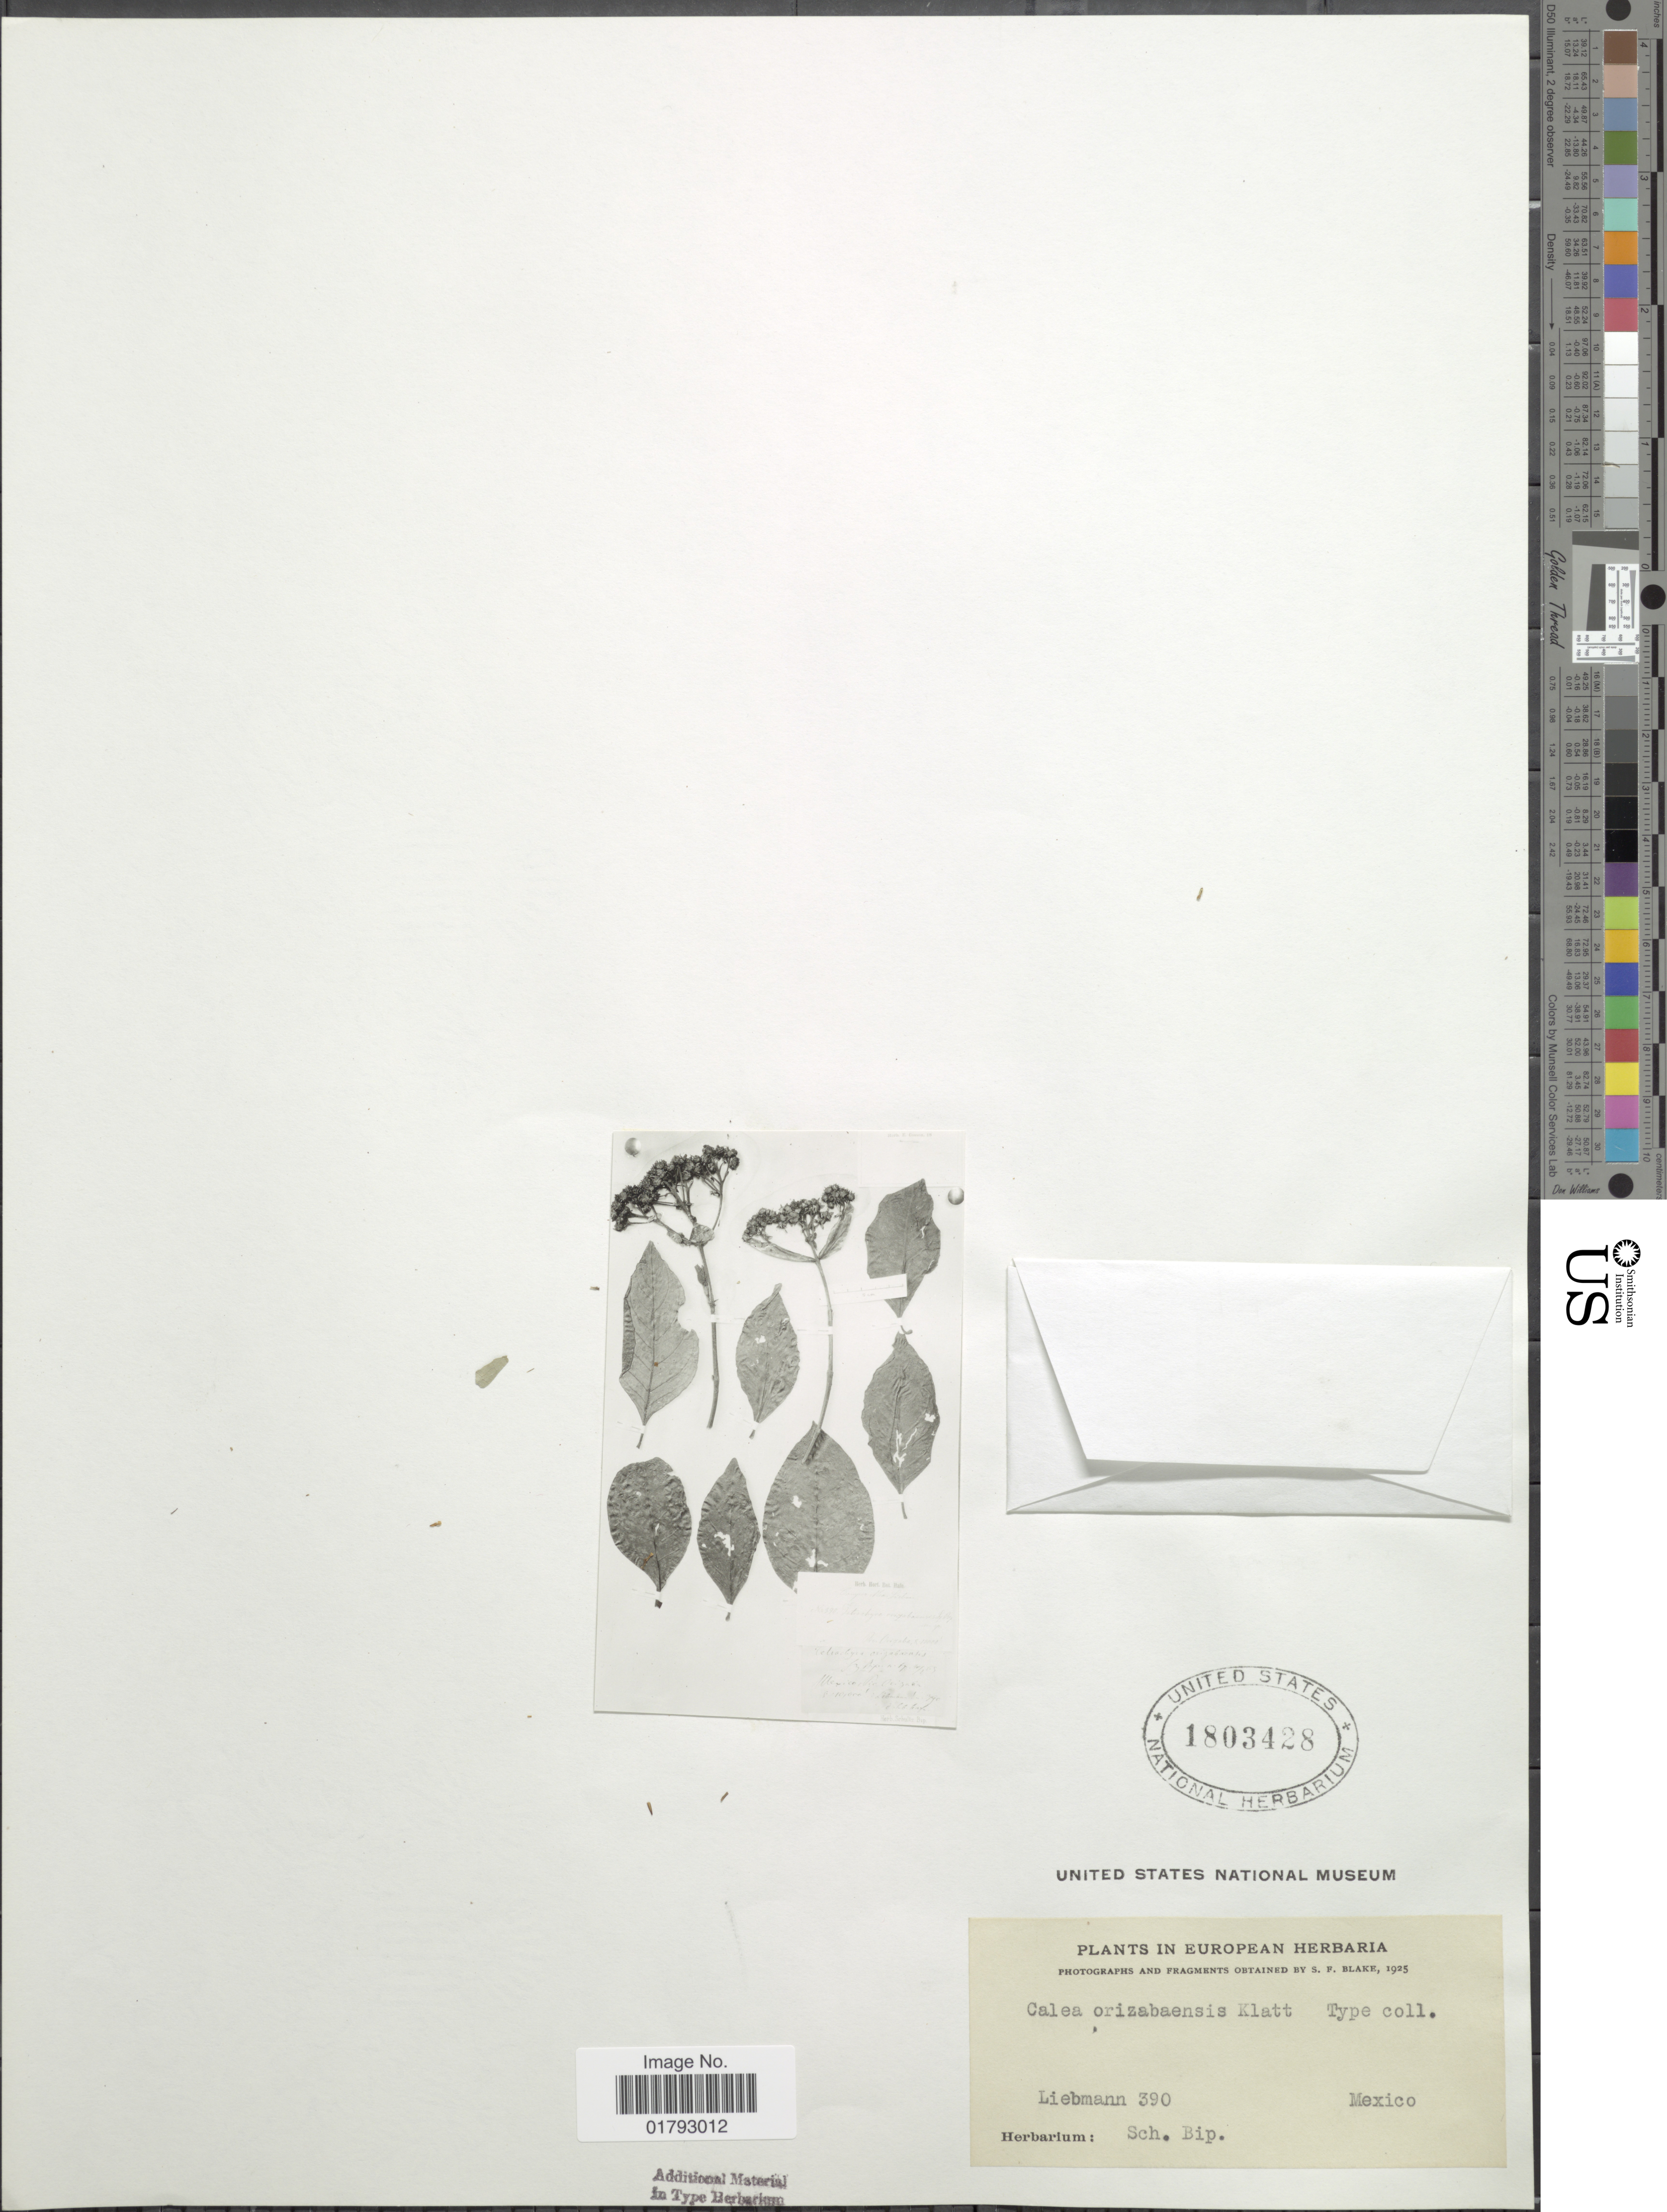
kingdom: Plantae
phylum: Tracheophyta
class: Magnoliopsida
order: Asterales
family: Asteraceae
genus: Tetrachyron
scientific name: Tetrachyron orizabensis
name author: (Klatt) Wussow &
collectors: Liebmann, --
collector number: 390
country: Mexico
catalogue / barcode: US 1803428